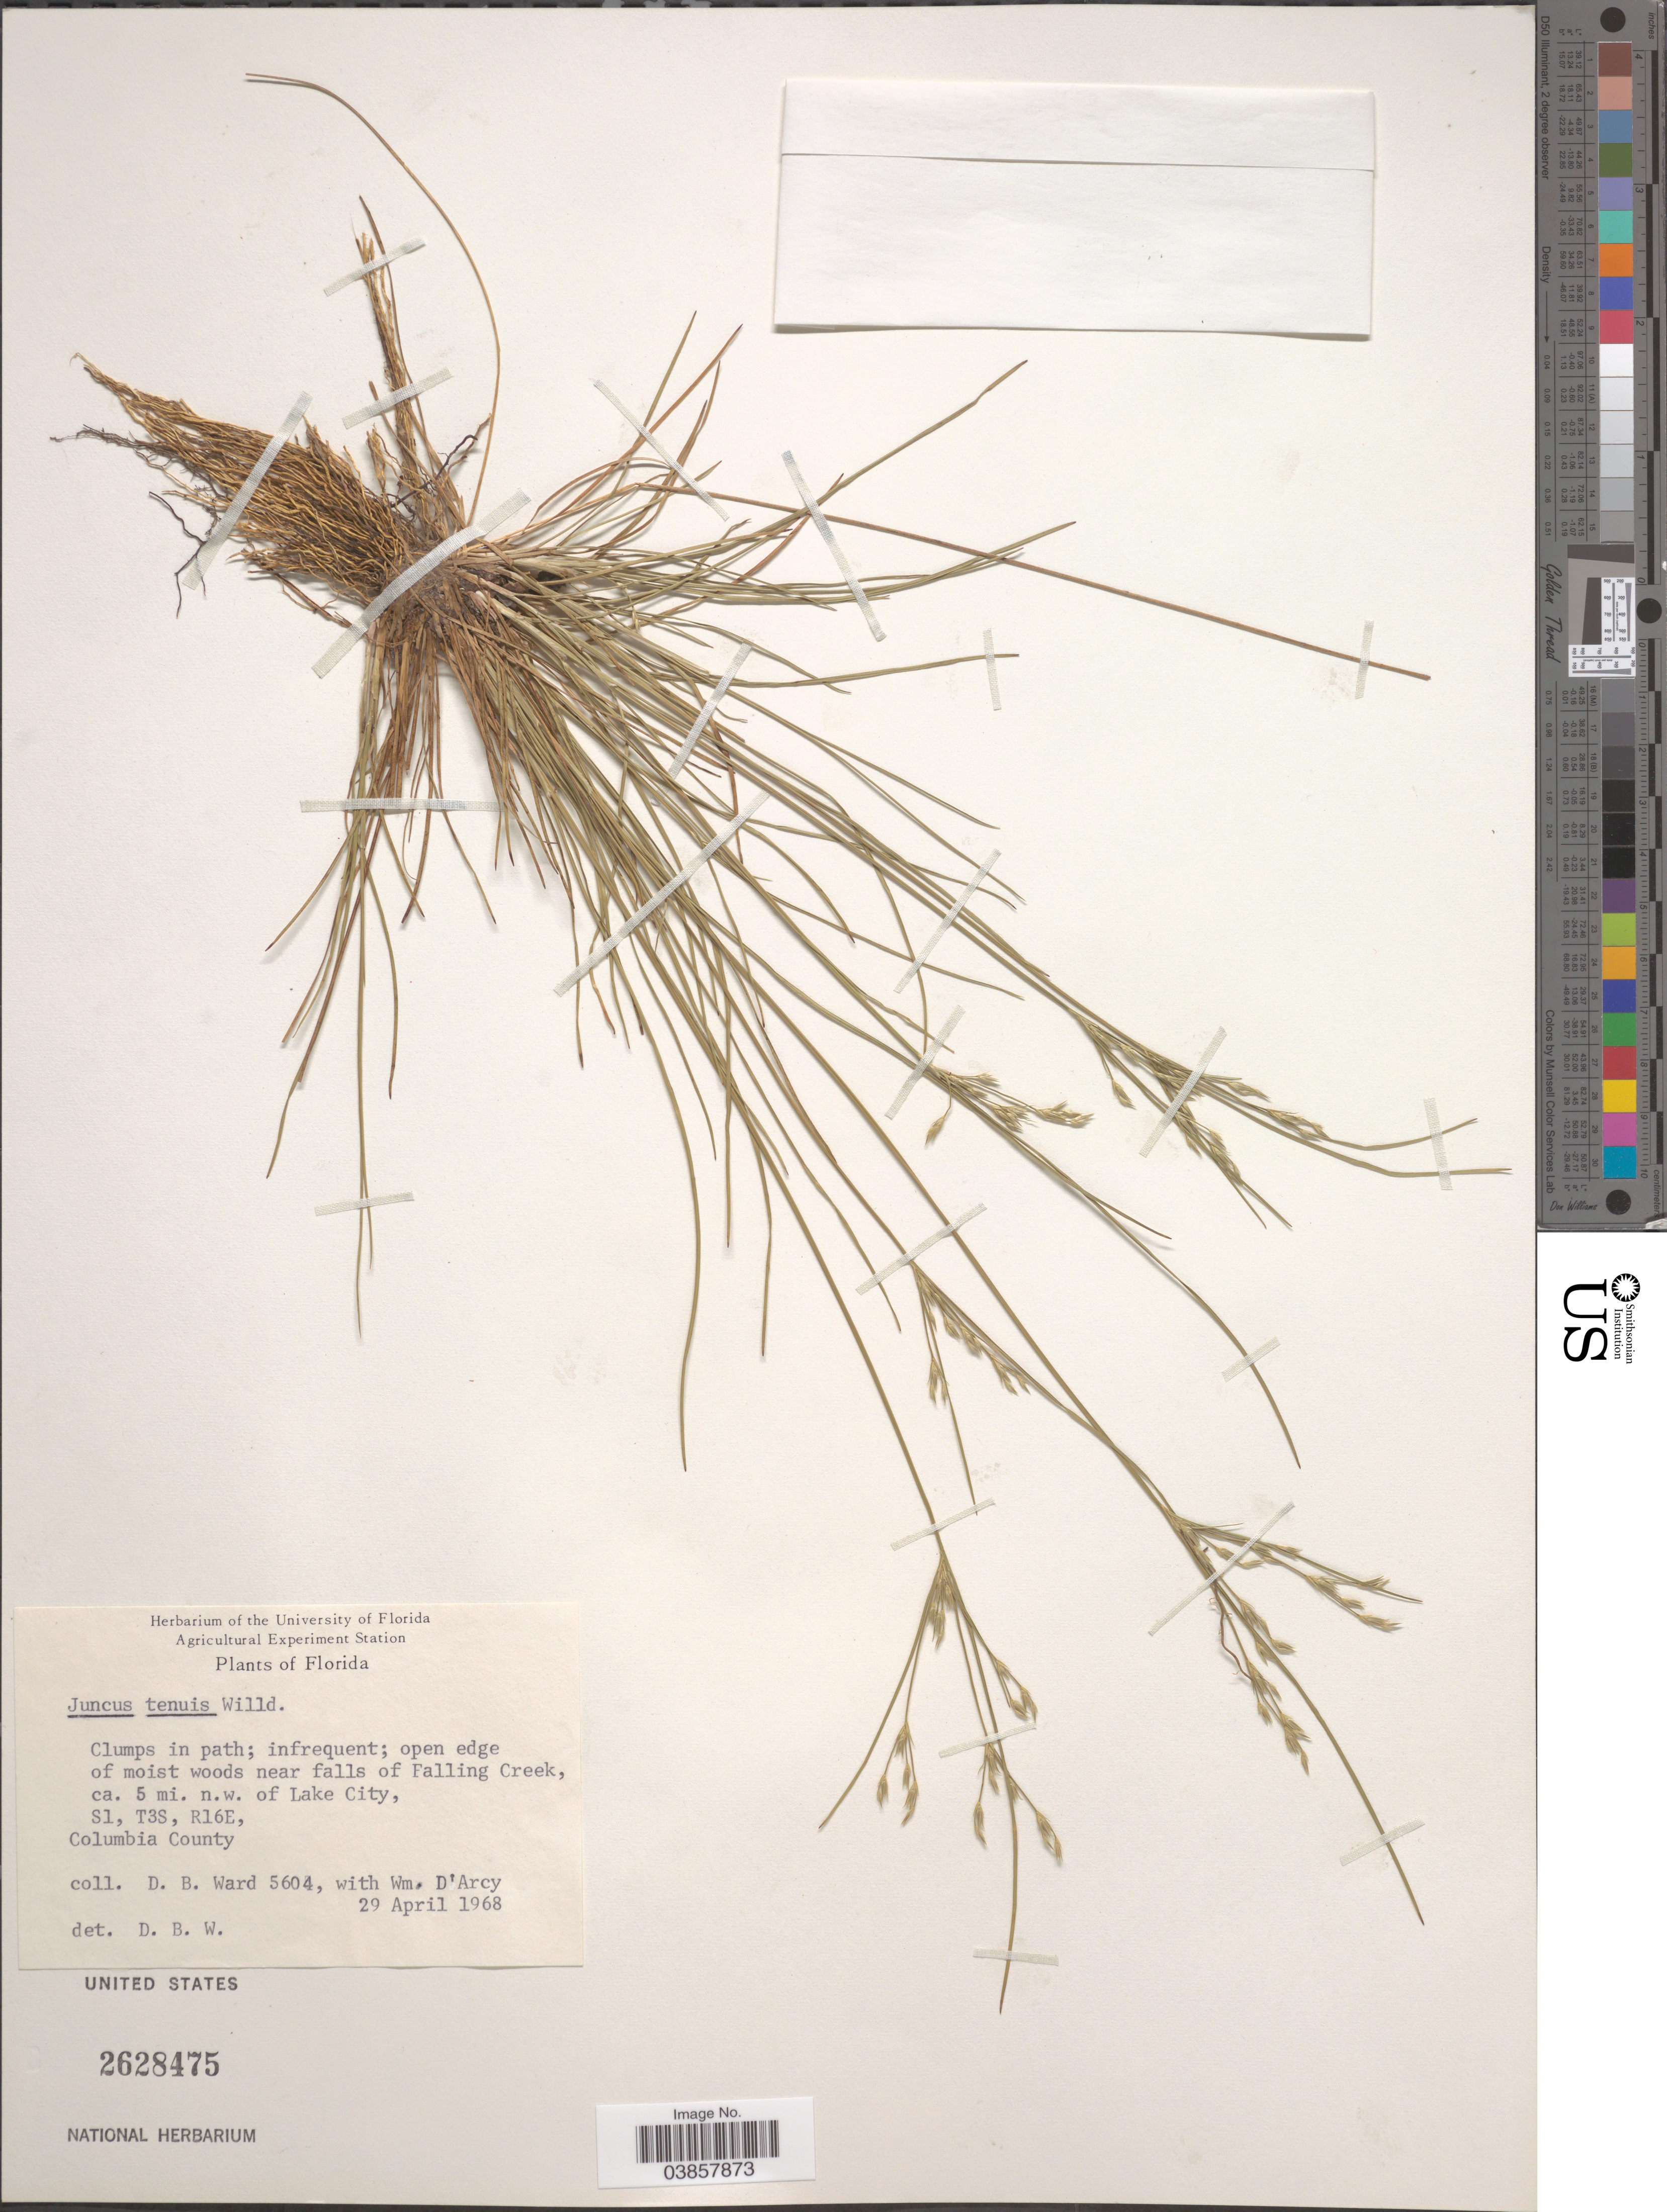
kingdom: Plantae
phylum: Tracheophyta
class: Liliopsida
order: Poales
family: Juncaceae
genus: Juncus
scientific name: Juncus tenuis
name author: Willd.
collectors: D. B. Ward & W. G. D'Arcy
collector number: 5604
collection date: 1968-04-29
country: United States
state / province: Florida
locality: Near falls of Falling Creek, ca. 5 mi. n.w. of Lake City, S1, T3S, R16E, Columbia County.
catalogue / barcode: US 2628475